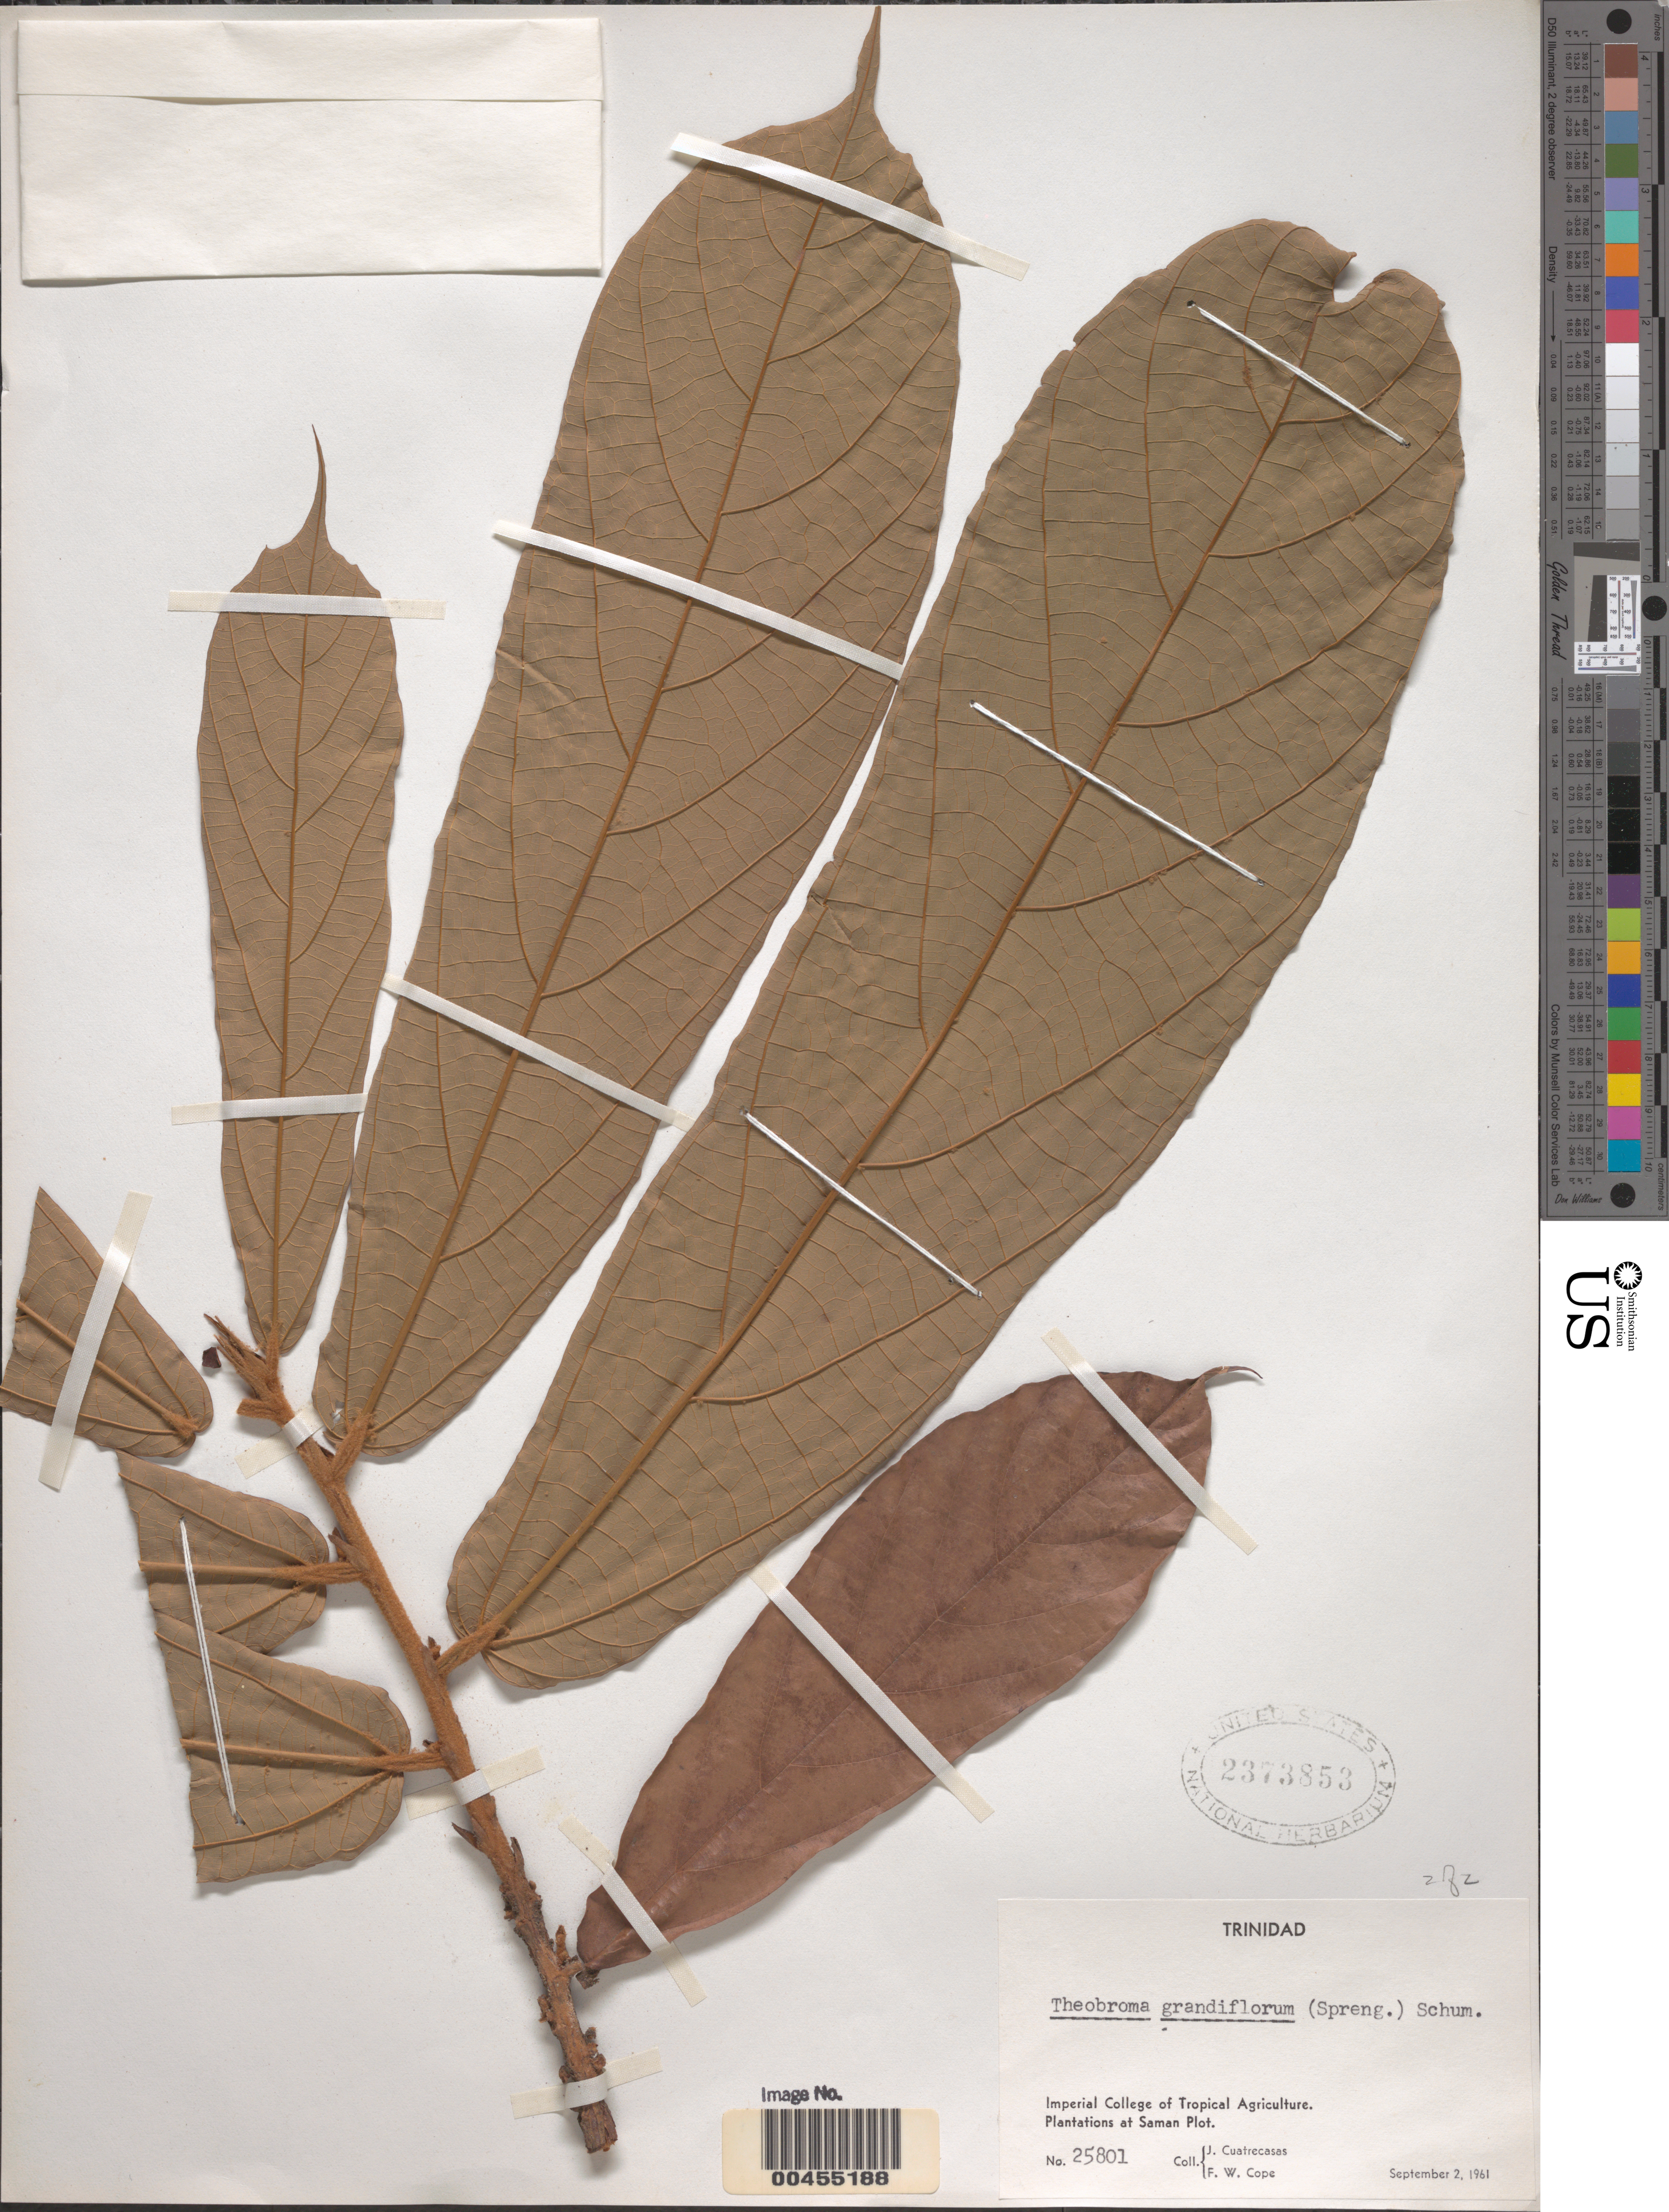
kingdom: Plantae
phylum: Tracheophyta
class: Magnoliopsida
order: Malvales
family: Malvaceae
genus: Theobroma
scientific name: Theobroma grandiflorum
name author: (Willd. ex Spreng.) K. Schum.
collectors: J. Cuatrecasas & F. Cope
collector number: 25801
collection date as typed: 02 Sep 1961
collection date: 1961-09-02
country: Trinidad and Tobago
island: Trinidad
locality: Imperial College of Tropical Agriculture. Plantations at Saman Plot.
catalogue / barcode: US 2373853